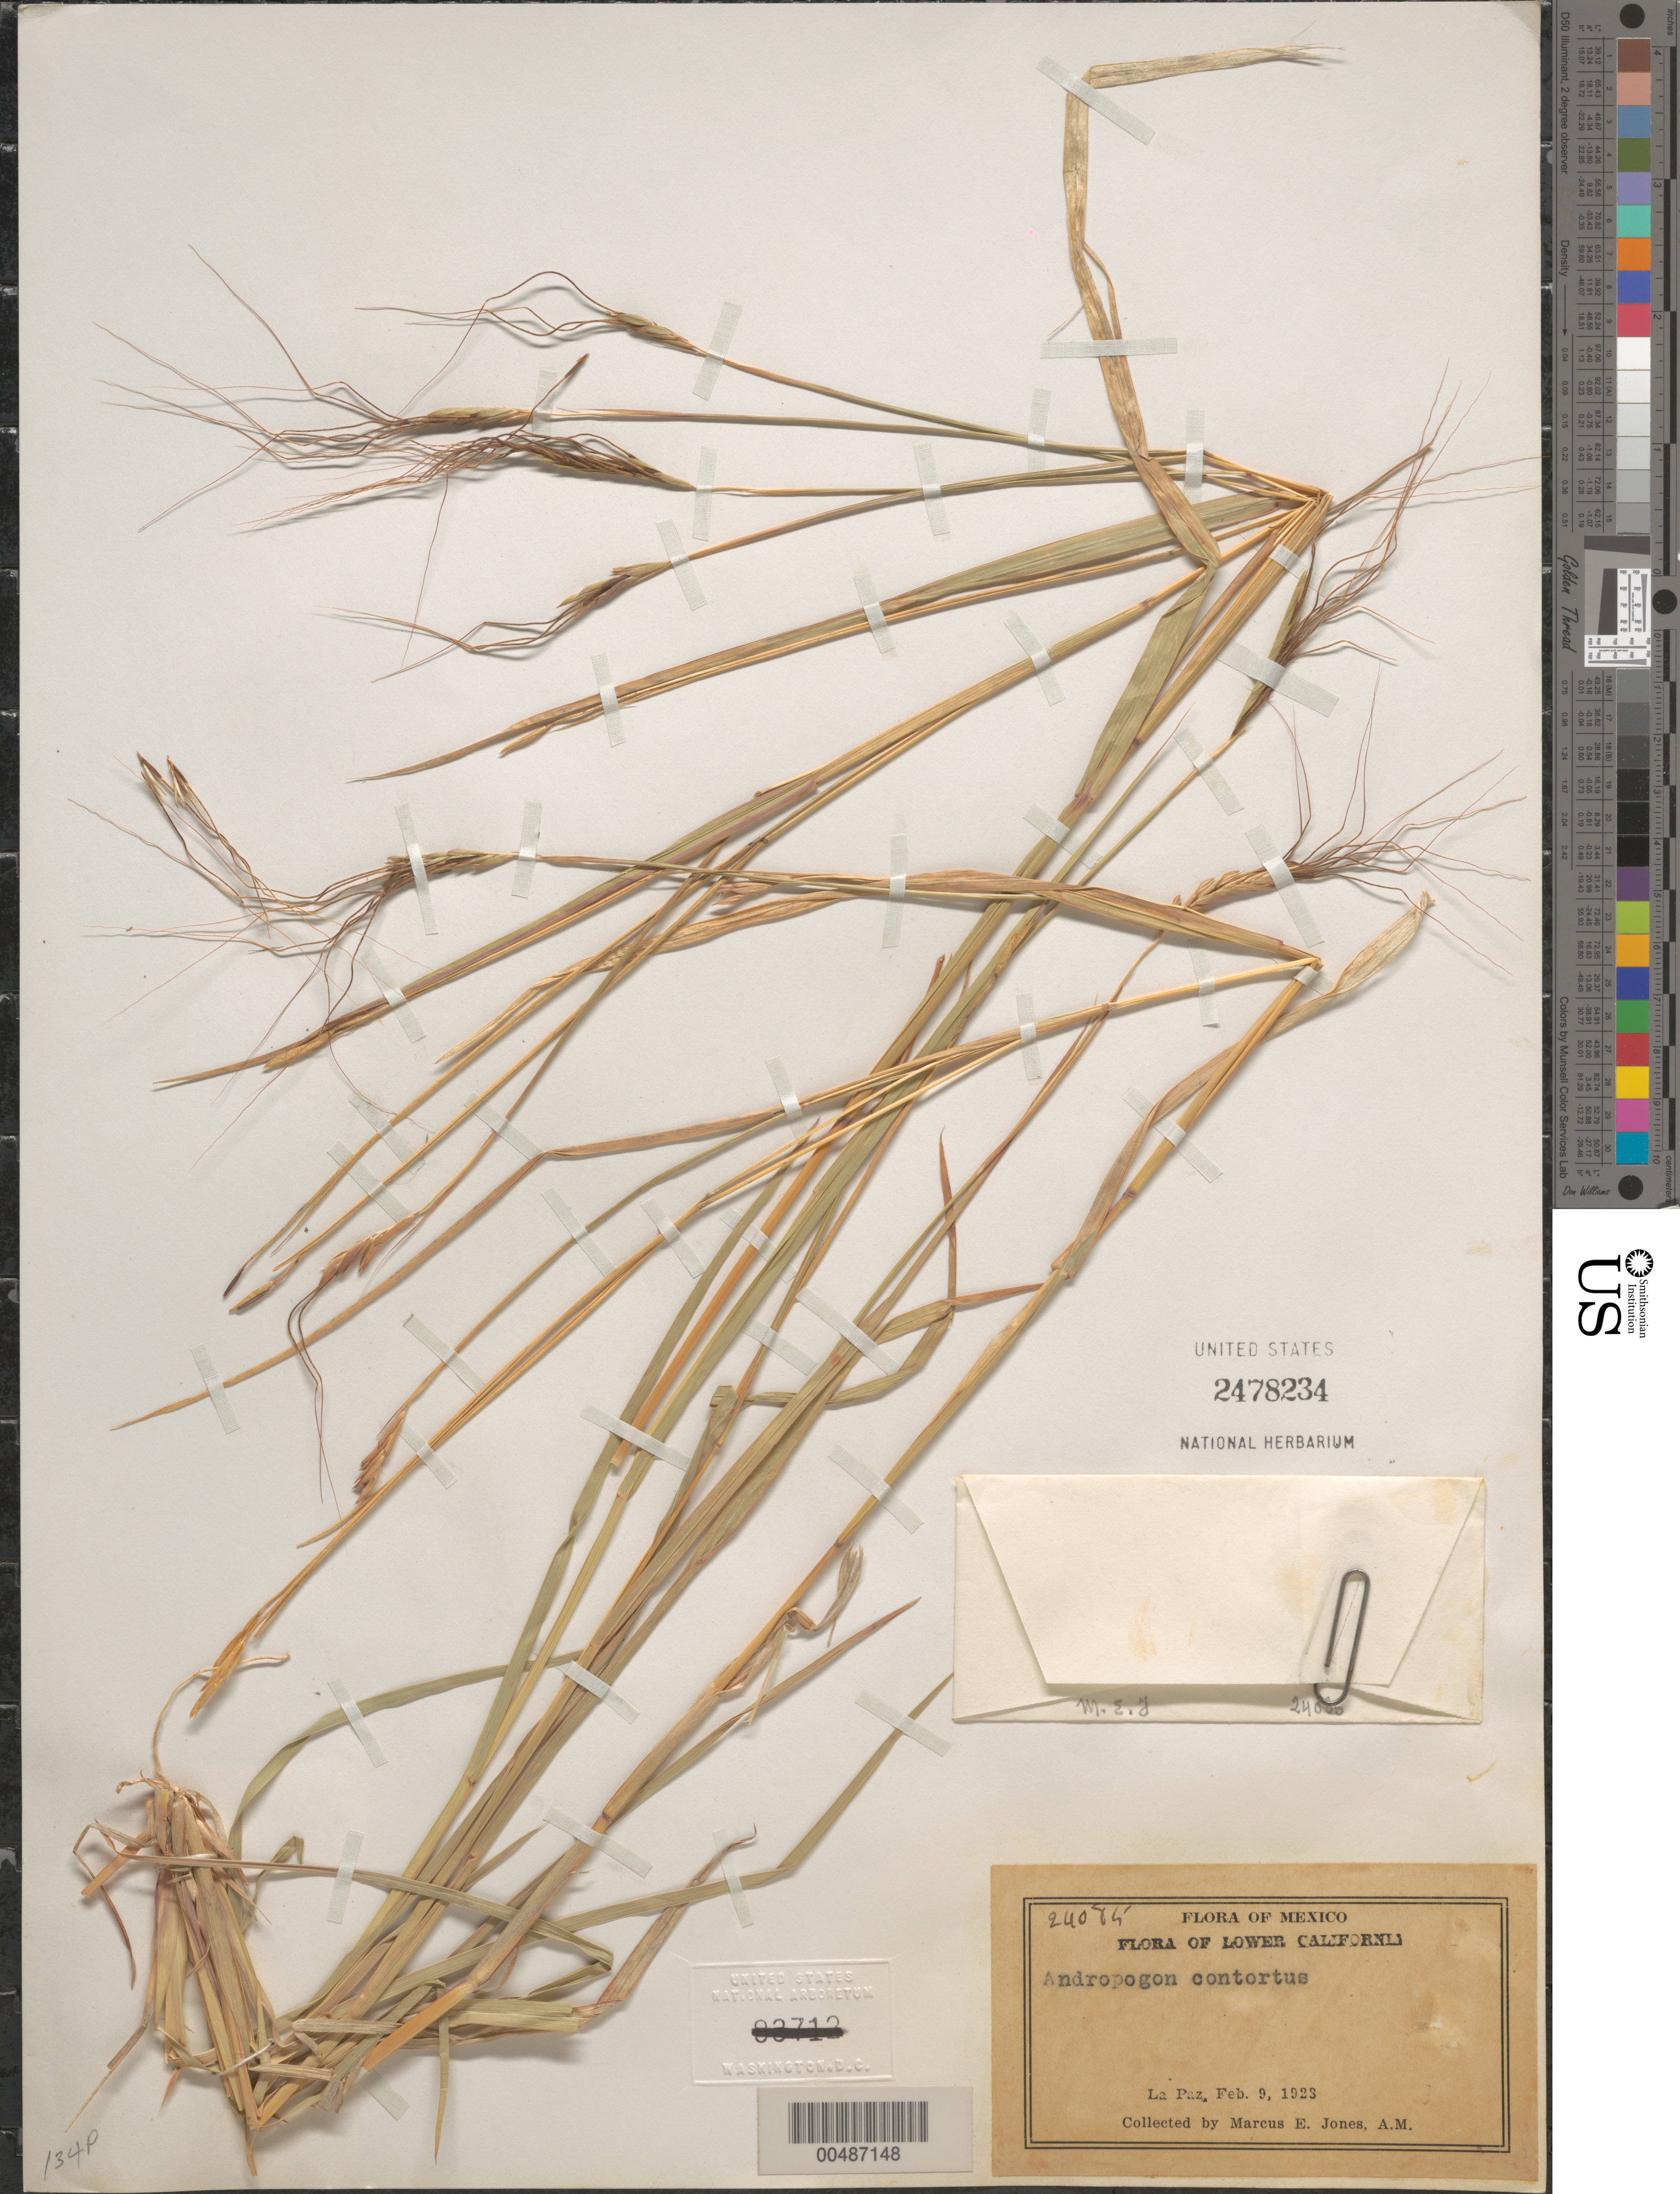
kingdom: Plantae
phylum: Tracheophyta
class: Liliopsida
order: Poales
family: Poaceae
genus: Heteropogon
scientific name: Heteropogon contortus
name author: (L.) P. Beauv. ex Roem. & Schult.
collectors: M. E. Jones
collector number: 24085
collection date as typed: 9 Feb 1923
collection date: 1923-02-09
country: Mexico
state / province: Baja California Sur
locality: La Paz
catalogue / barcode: US 2478234